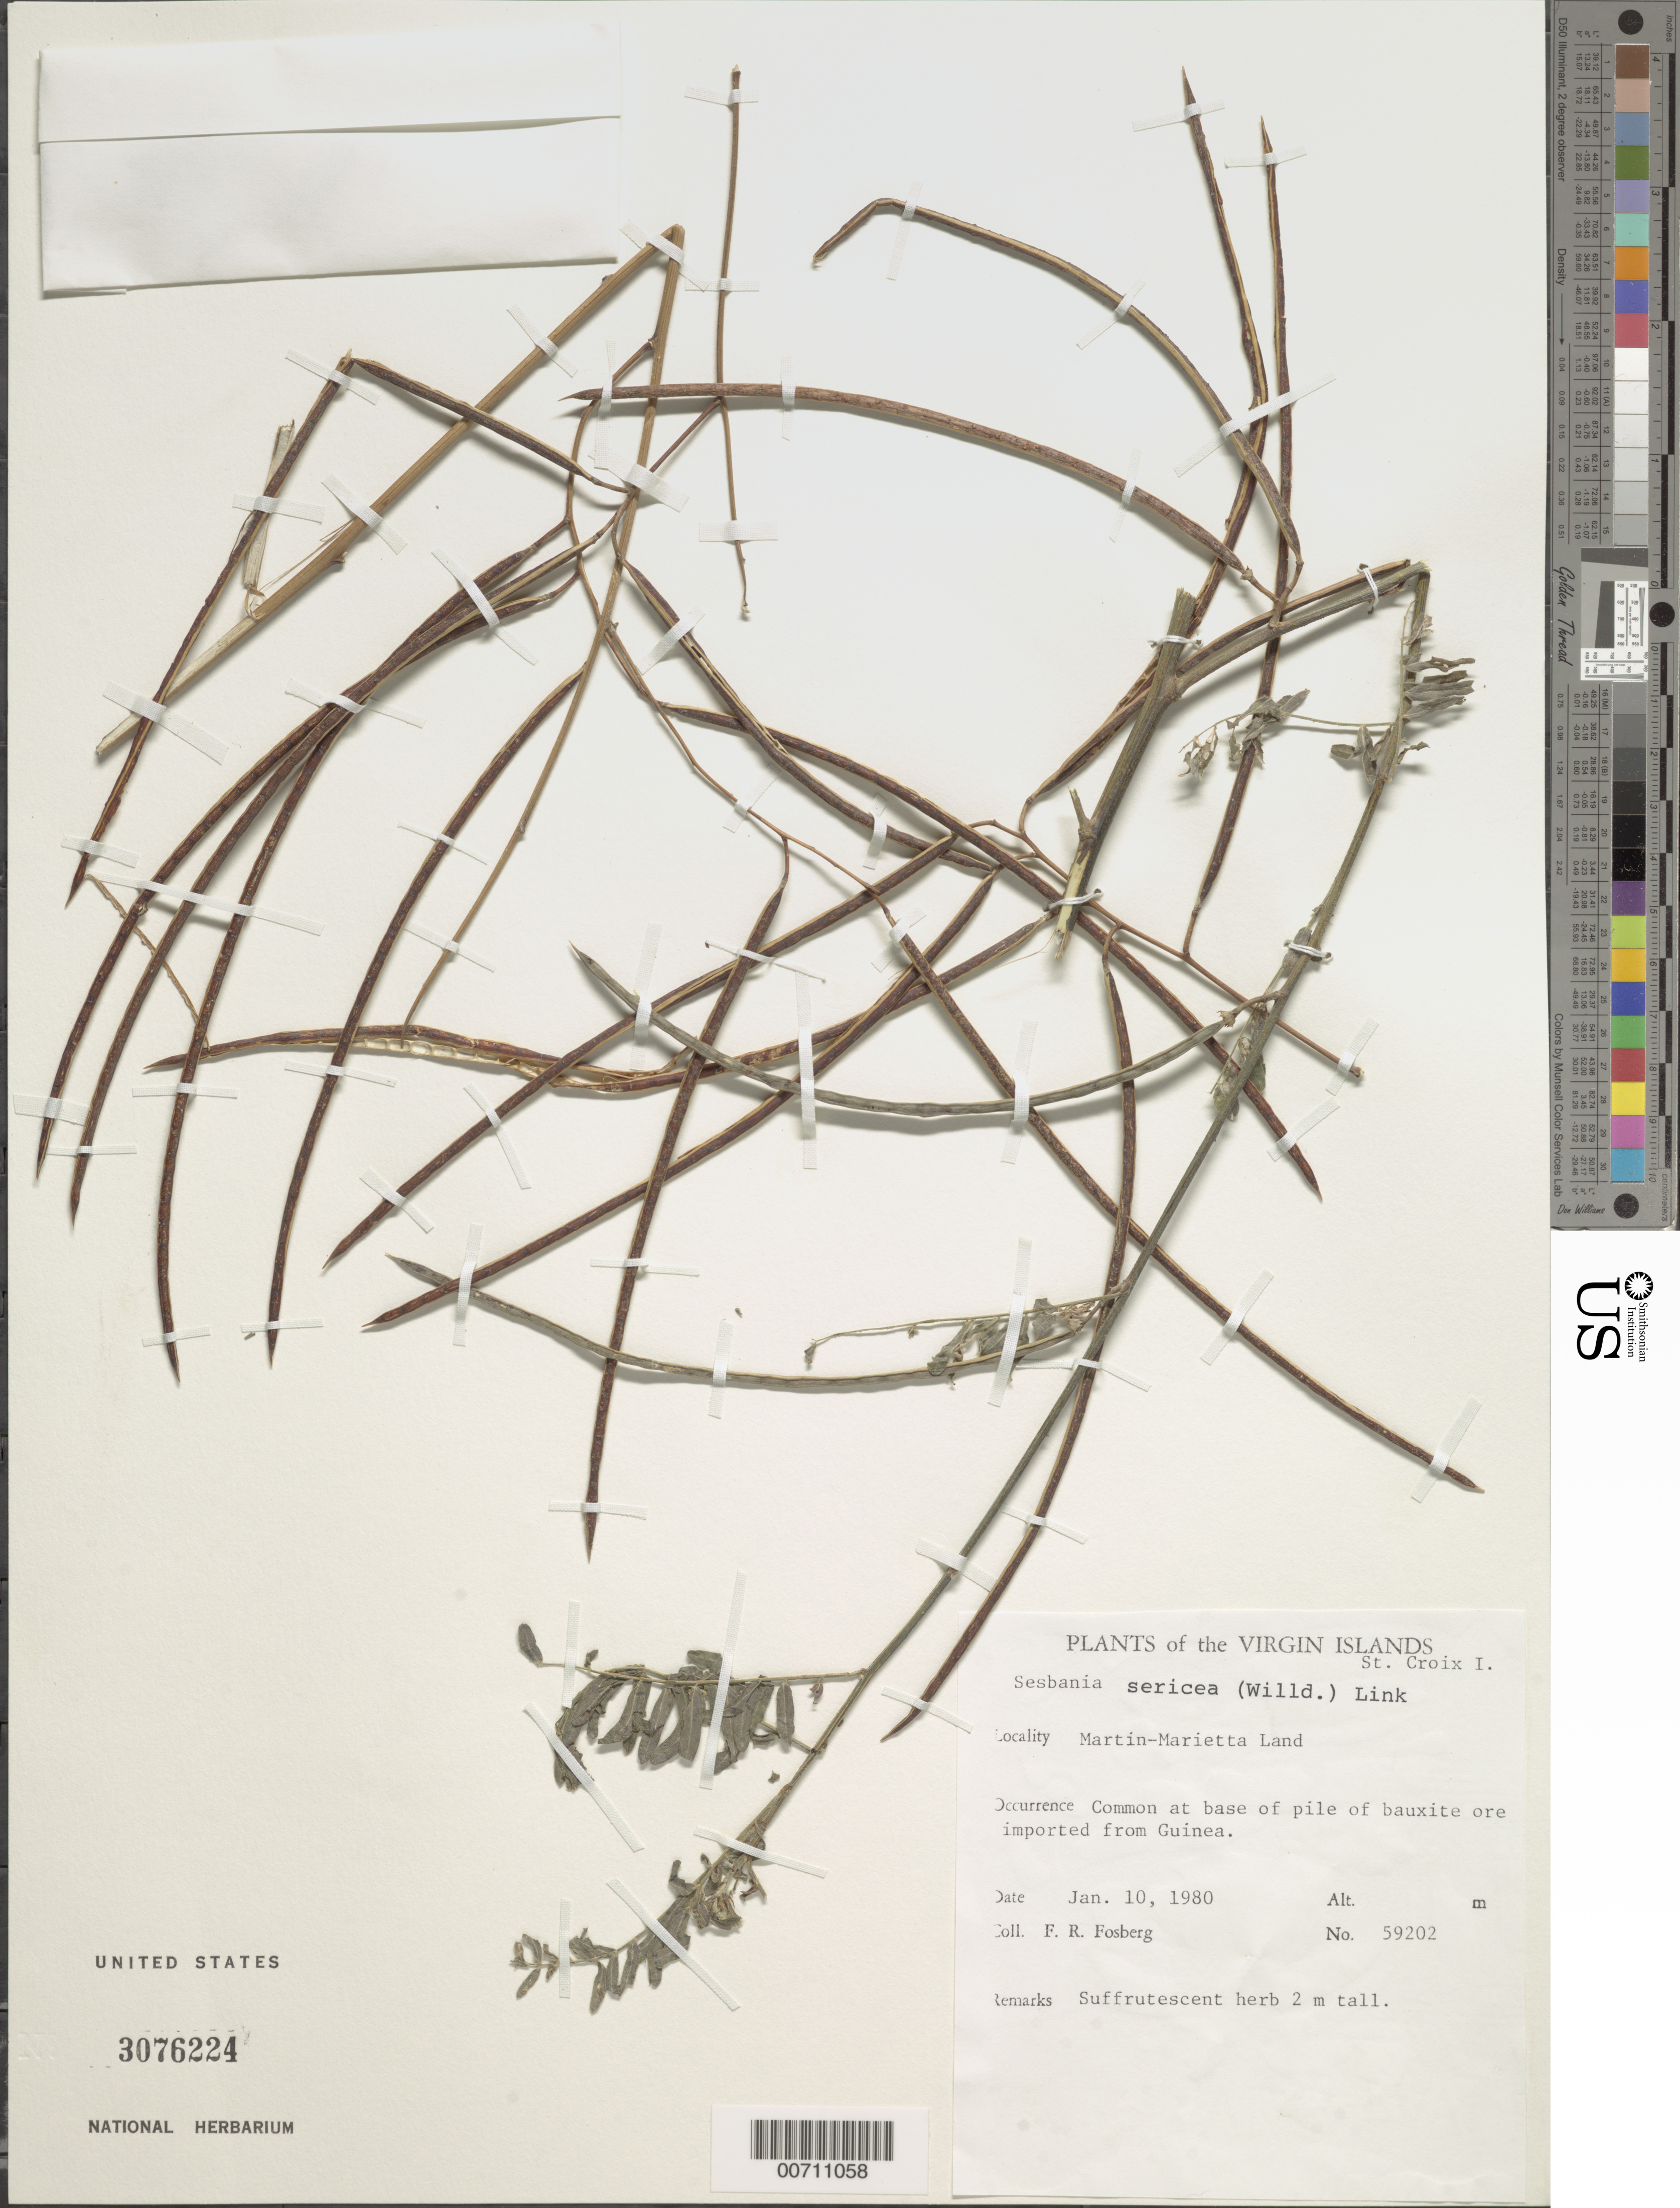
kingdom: Plantae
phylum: Tracheophyta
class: Magnoliopsida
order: Fabales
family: Fabaceae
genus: Sesbania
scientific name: Sesbania sericea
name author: (Willd.) Link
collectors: F. R. Fosberg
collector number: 59202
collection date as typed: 10 Jan 1980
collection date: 1980-01-10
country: U.S. Virgin Islands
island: St. Croix Island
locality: Martin-Marietta Land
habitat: At base of pile of bauxite ore imported from Guinea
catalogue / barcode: US 3076224